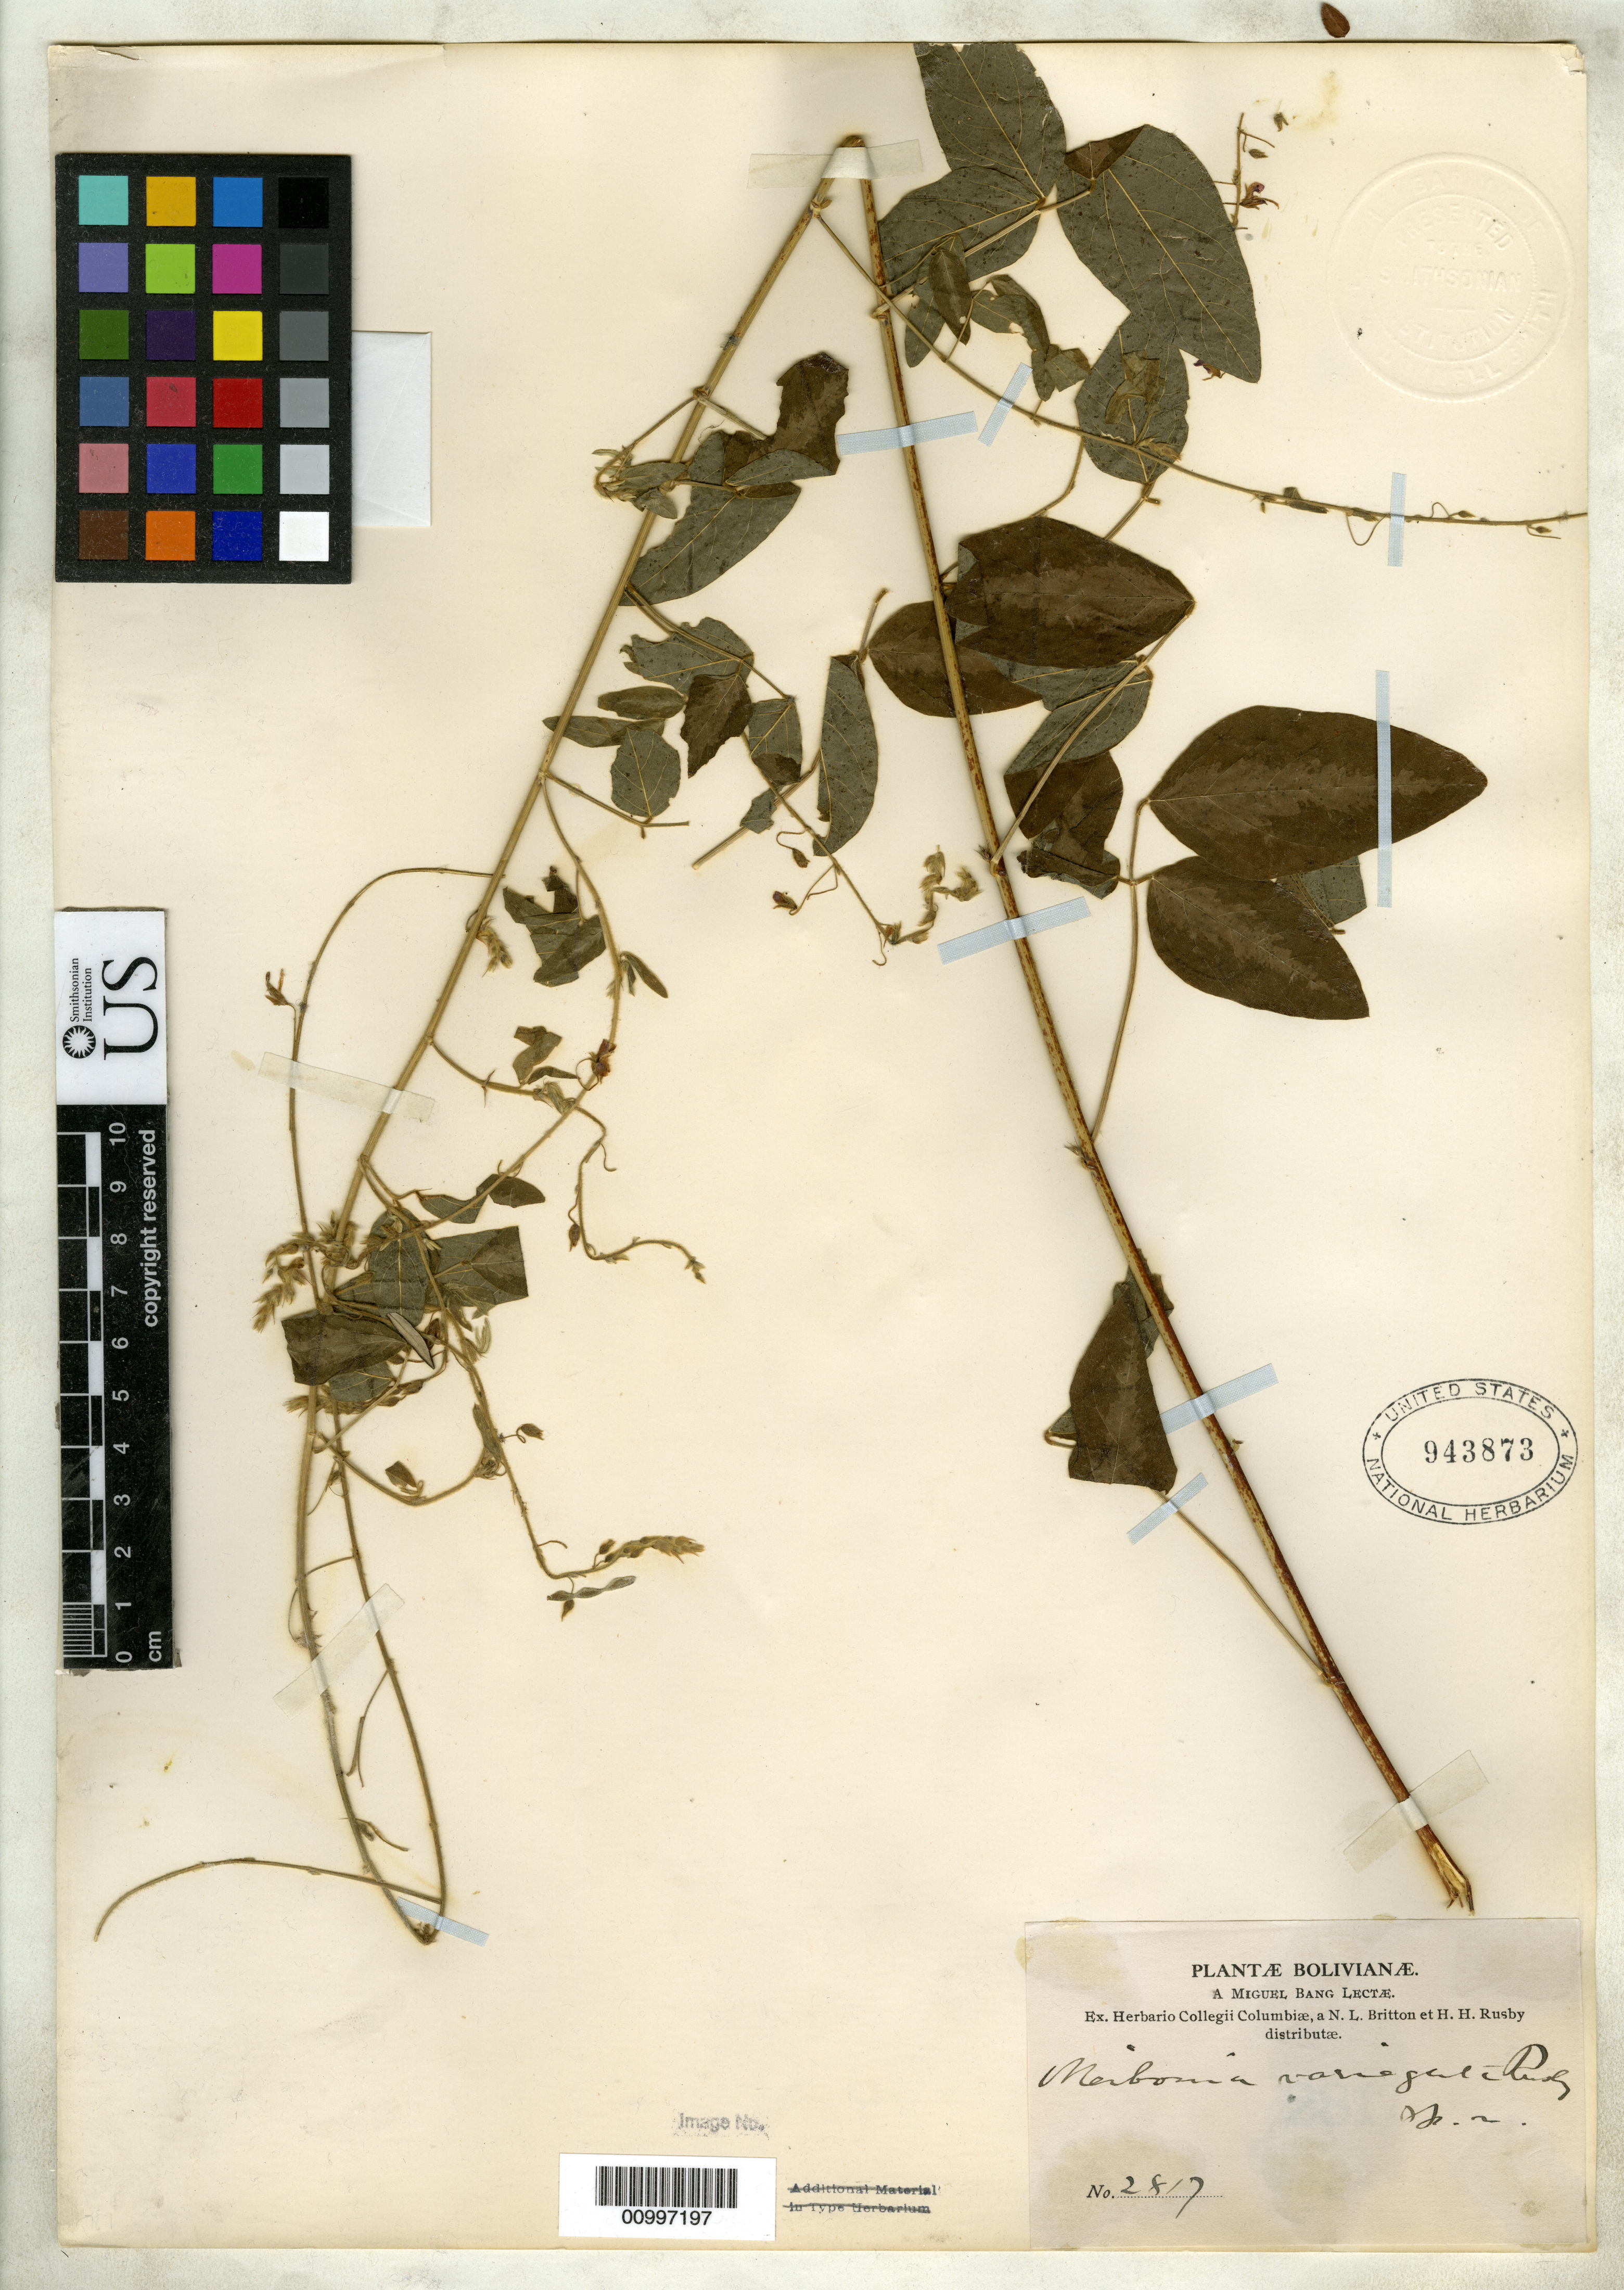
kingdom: Plantae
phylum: Tracheophyta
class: Magnoliopsida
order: Fabales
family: Fabaceae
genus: Meibomia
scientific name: Meibomia variegata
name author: Rusby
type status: Isotype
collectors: M. Bang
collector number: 2817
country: Bolivia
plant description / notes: From the herbarium of J. Donnell Smith.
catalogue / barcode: US 943873